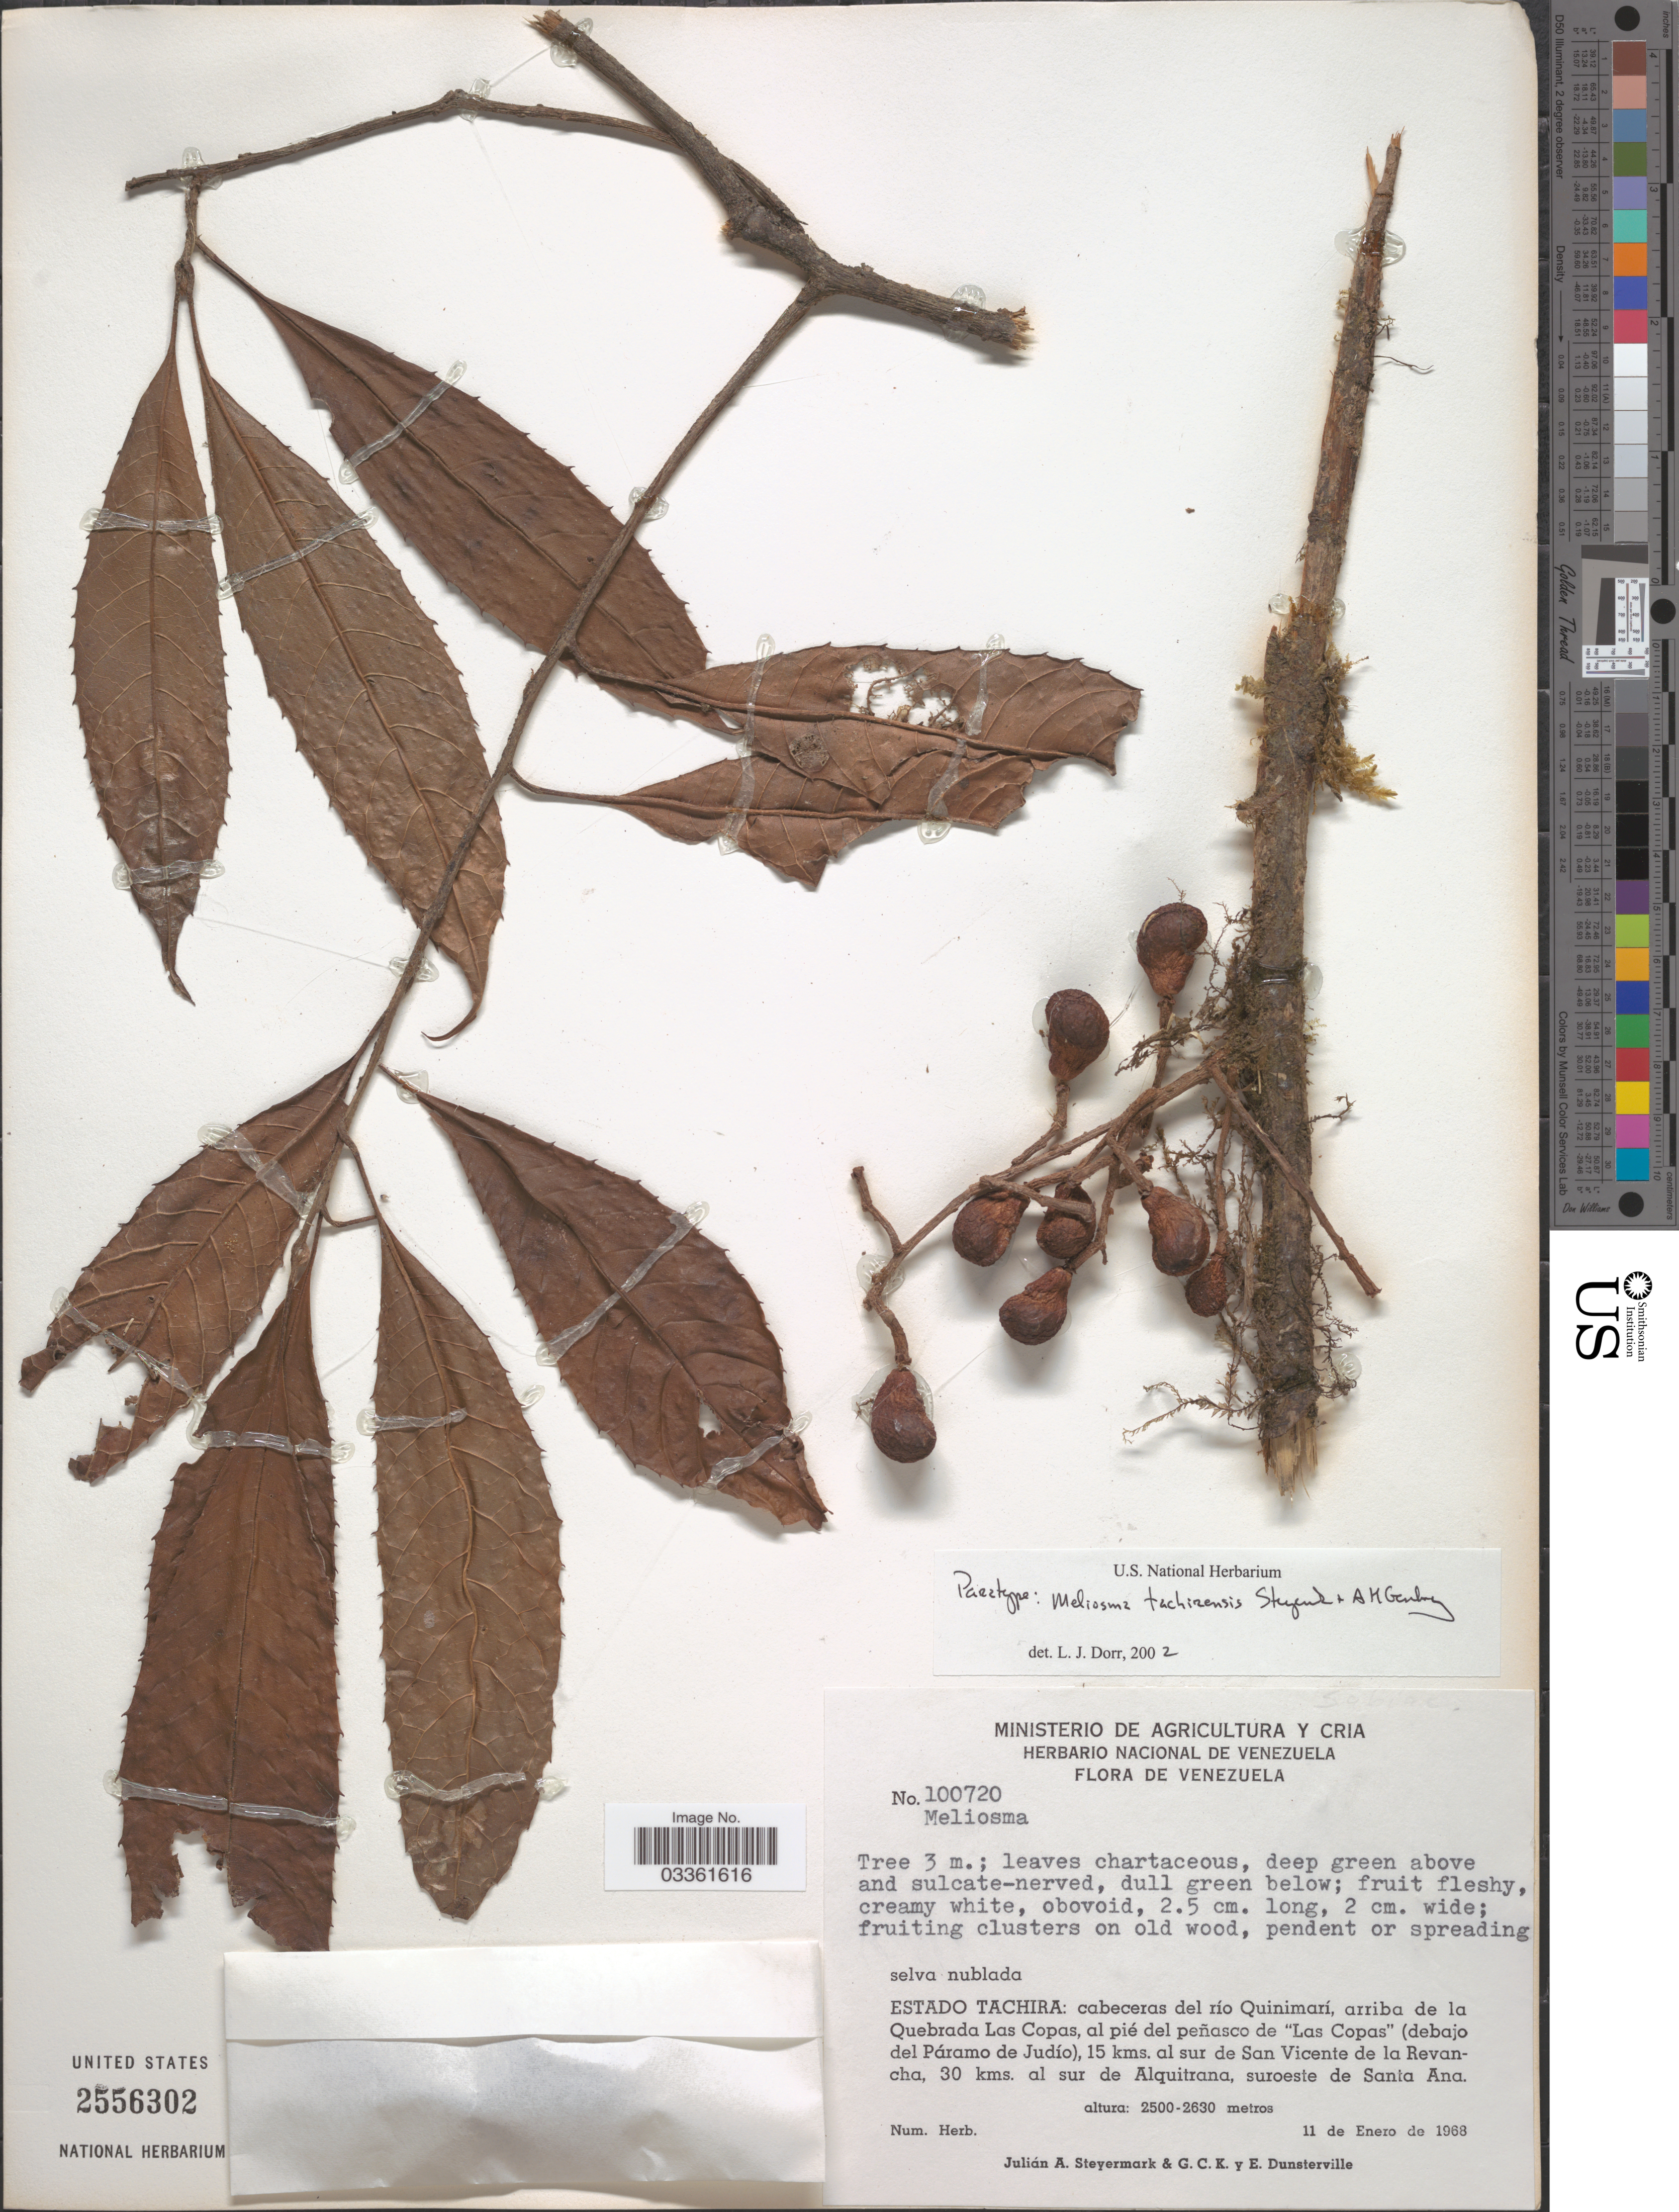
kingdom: Plantae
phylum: Tracheophyta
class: Magnoliopsida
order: Proteales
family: Sabiaceae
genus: Meliosma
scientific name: Meliosma tachirensis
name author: Steyerm. & A.H. Gentry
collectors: J. Steyermark, G. C. K. Dunsterville & E. Dunsterville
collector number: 100720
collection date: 1968-01-11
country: Venezuela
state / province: Tachira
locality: Cabeceras del río Quinimarí, arriba de la Quebrada Las Copas, al pié del peñasco de "Las Copas" (debajo del Páramo de Judío), 15 kms. al sur de San Vicente de la Revancha, 30 kms. al sur de Alquitrana, suroeste de Santa Ana.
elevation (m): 2500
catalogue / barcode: US 2556302